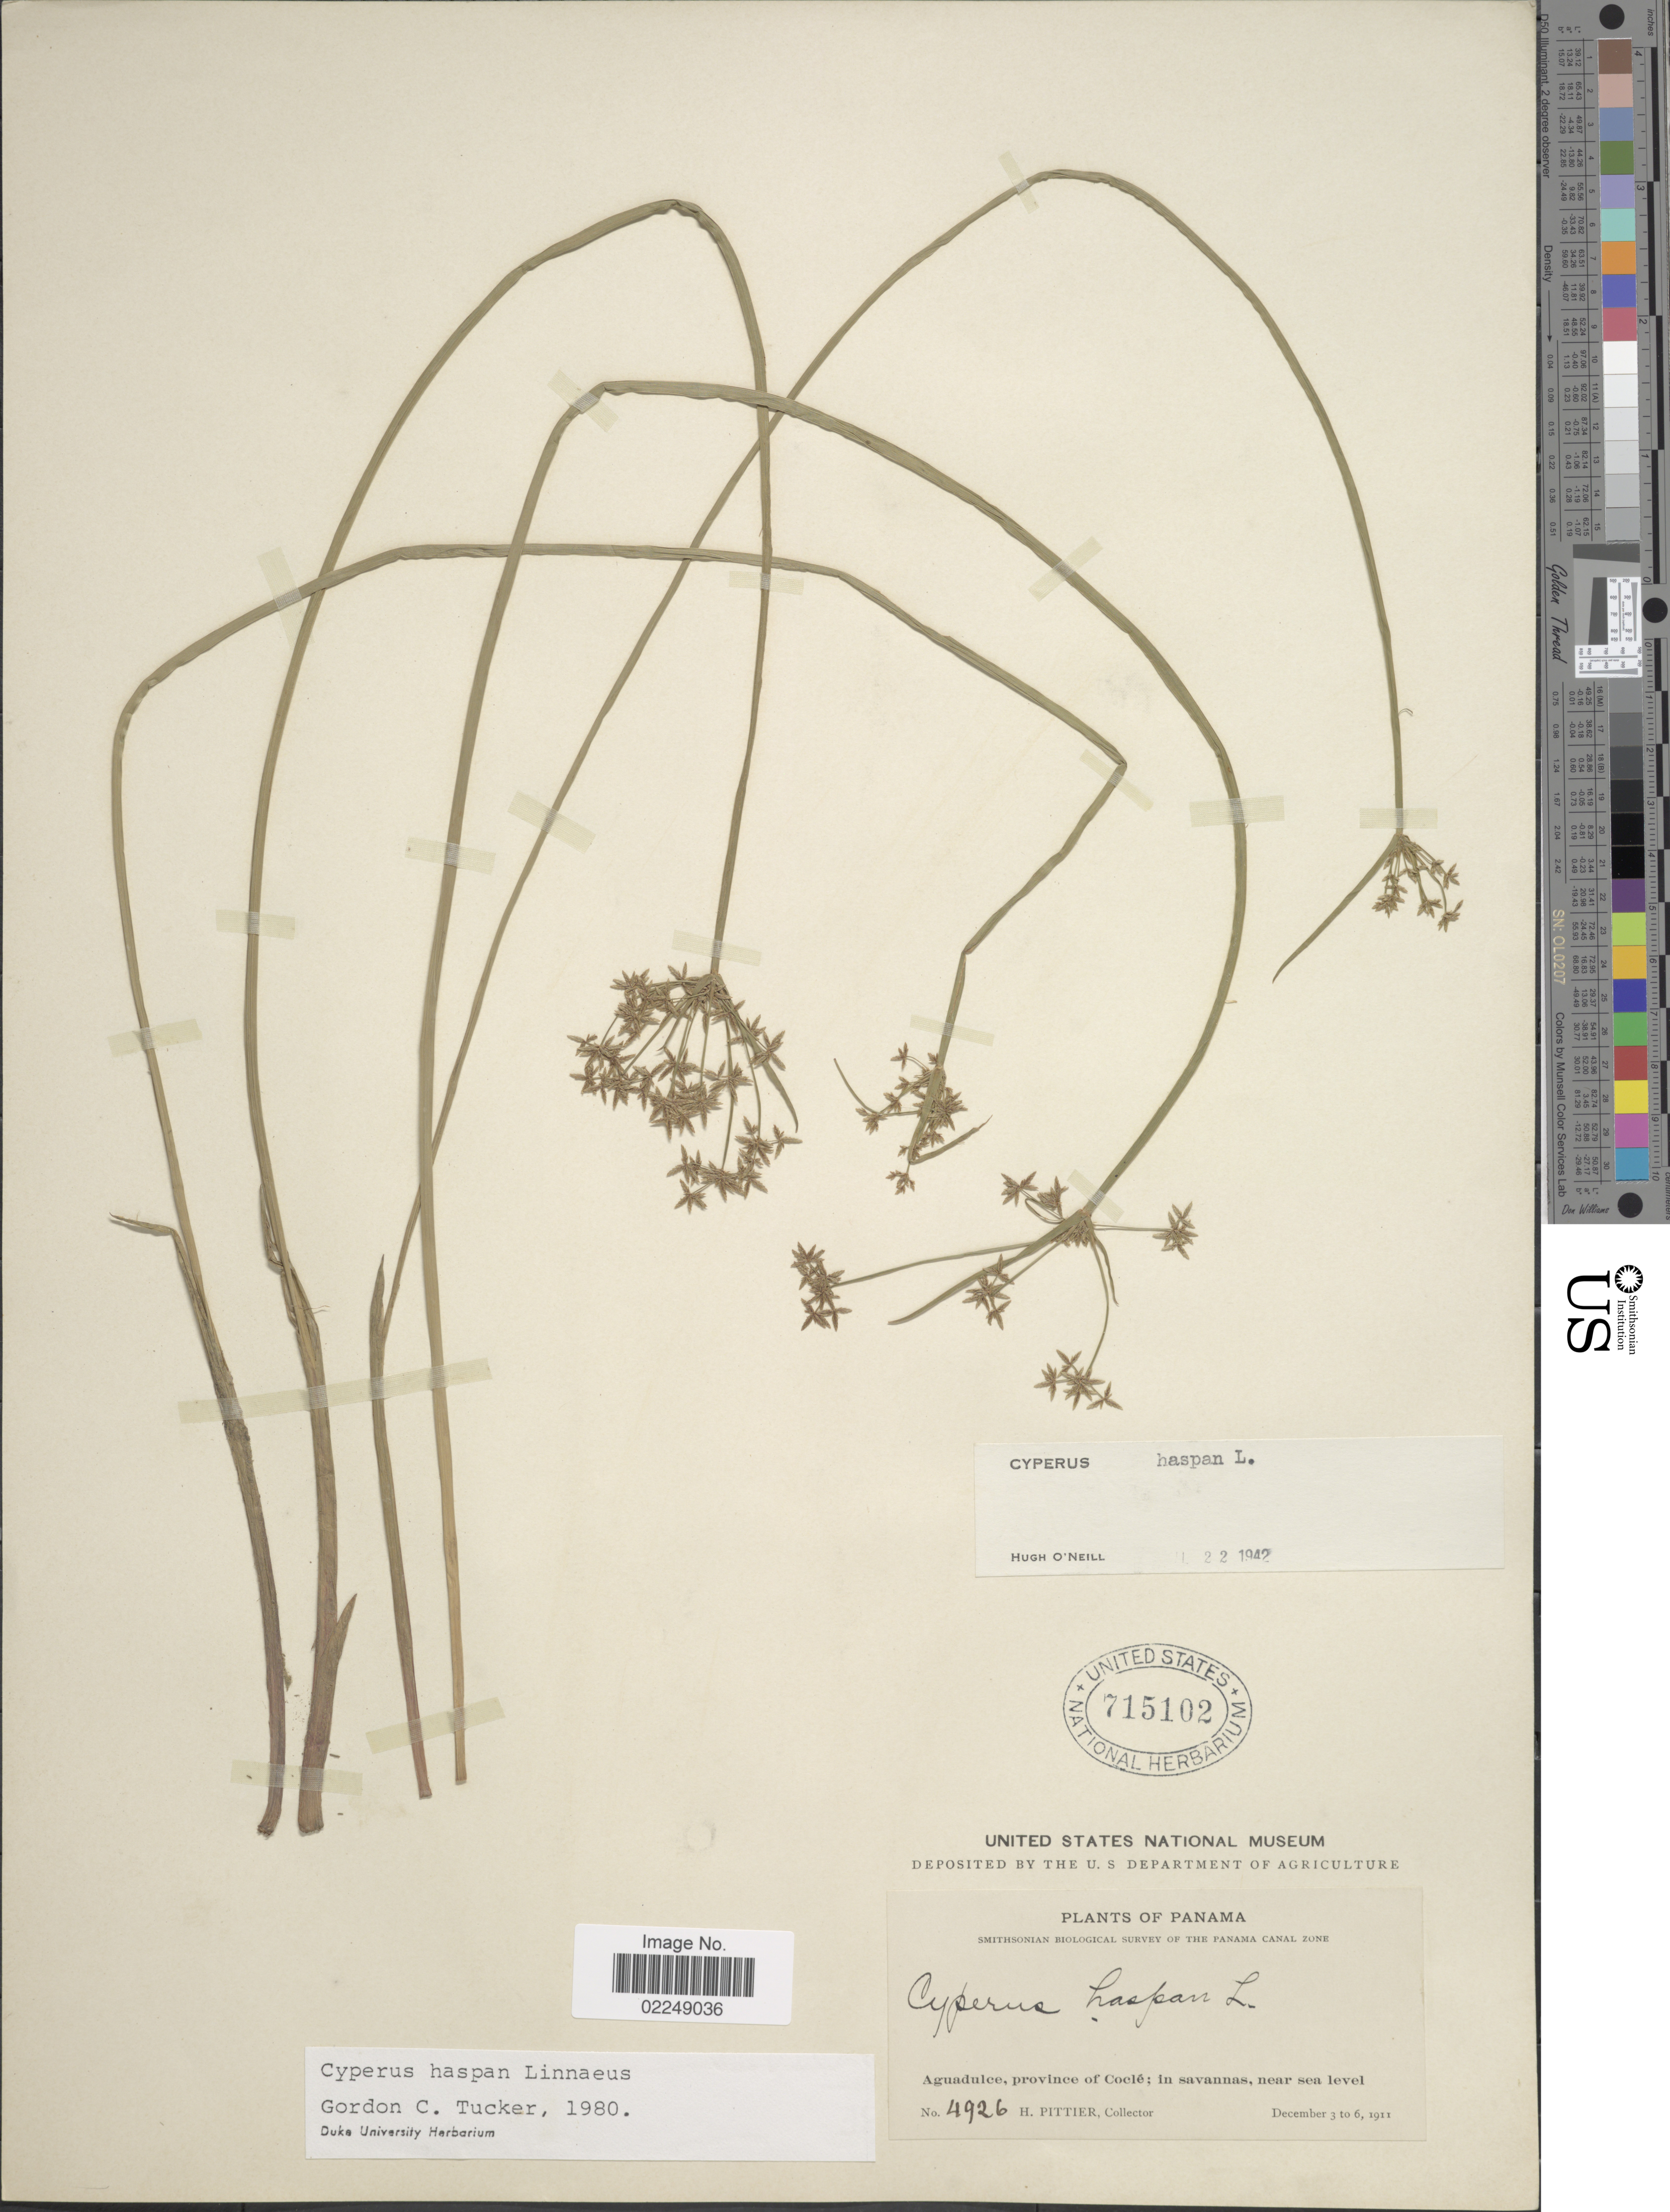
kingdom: Plantae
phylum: Tracheophyta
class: Liliopsida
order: Poales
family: Cyperaceae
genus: Cyperus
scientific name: Cyperus haspan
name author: L.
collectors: H. F. Pittier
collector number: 4926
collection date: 1911-12-03/1911-12-06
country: Panama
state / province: Coclé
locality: Aguadulce, province of Cocle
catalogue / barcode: US 715102